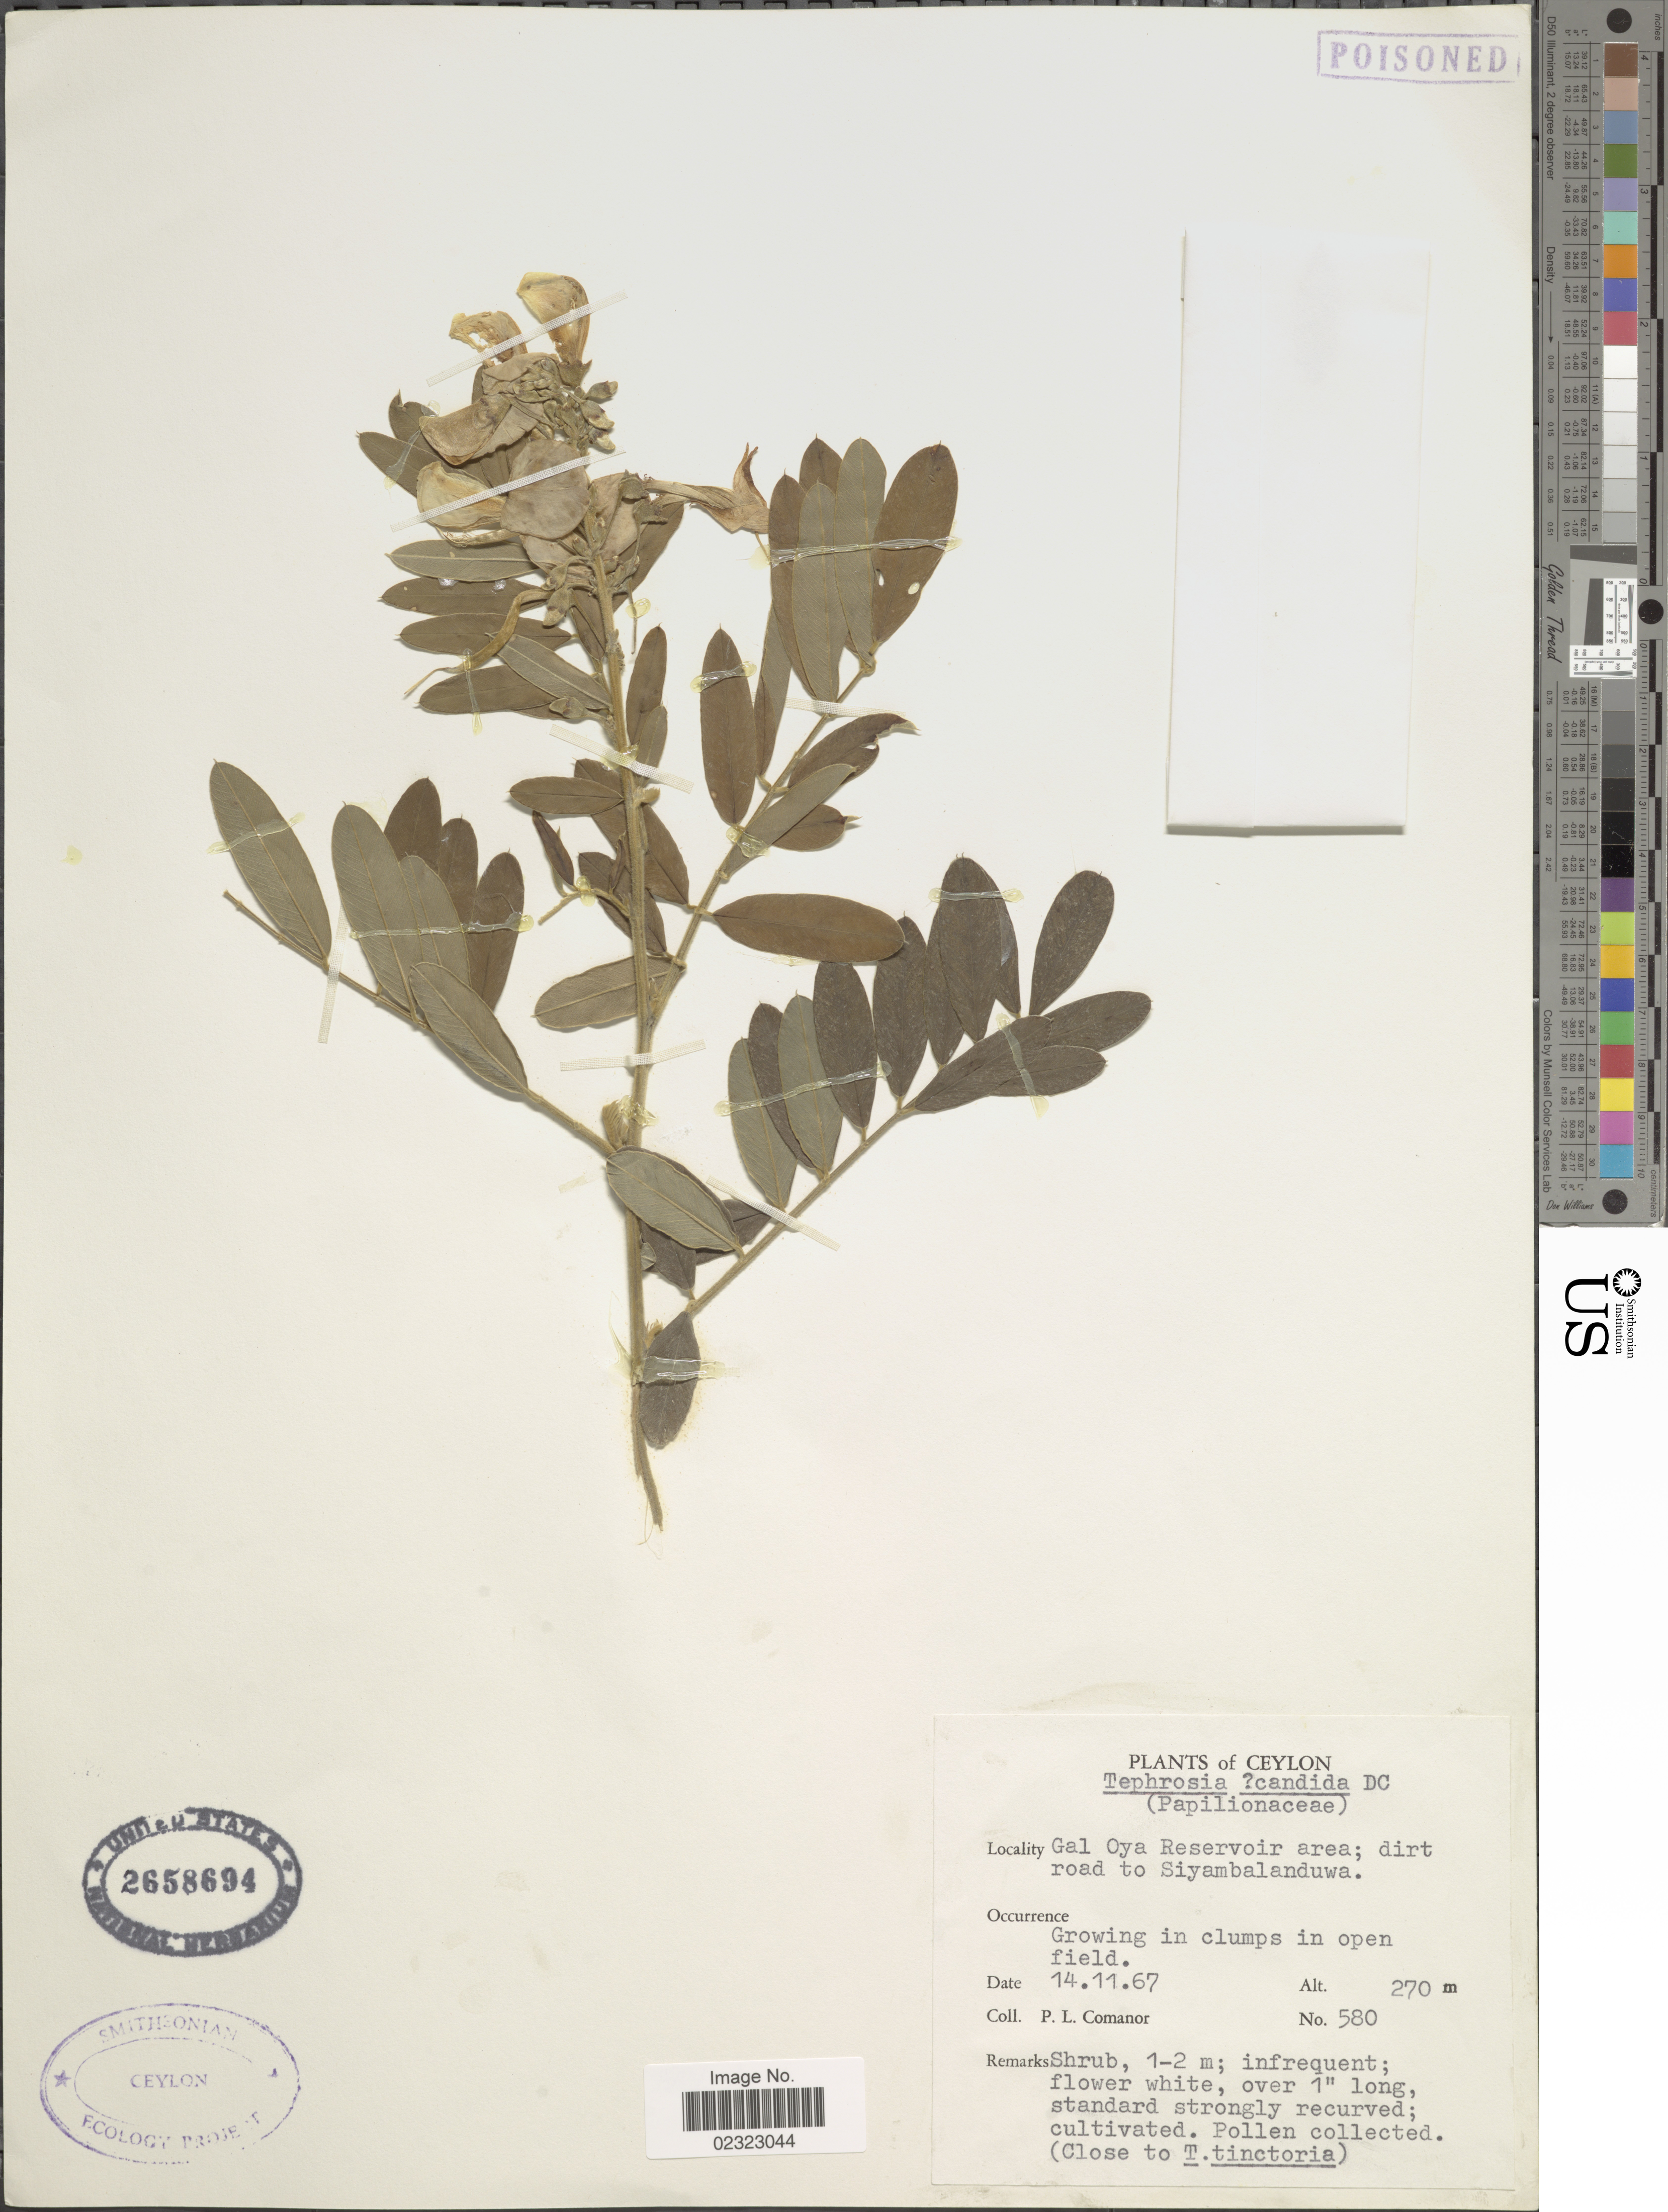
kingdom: Plantae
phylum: Tracheophyta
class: Magnoliopsida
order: Fabales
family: Fabaceae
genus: Tephrosia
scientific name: Tephrosia candida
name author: DC.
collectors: P. Comanor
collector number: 580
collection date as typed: Transcribed d/m/y: 14/11/67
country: Sri Lanka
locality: Ceylon. Gal Oya Reservoir area; dirt road to Siyambalanduwa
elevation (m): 270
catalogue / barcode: US 2658694